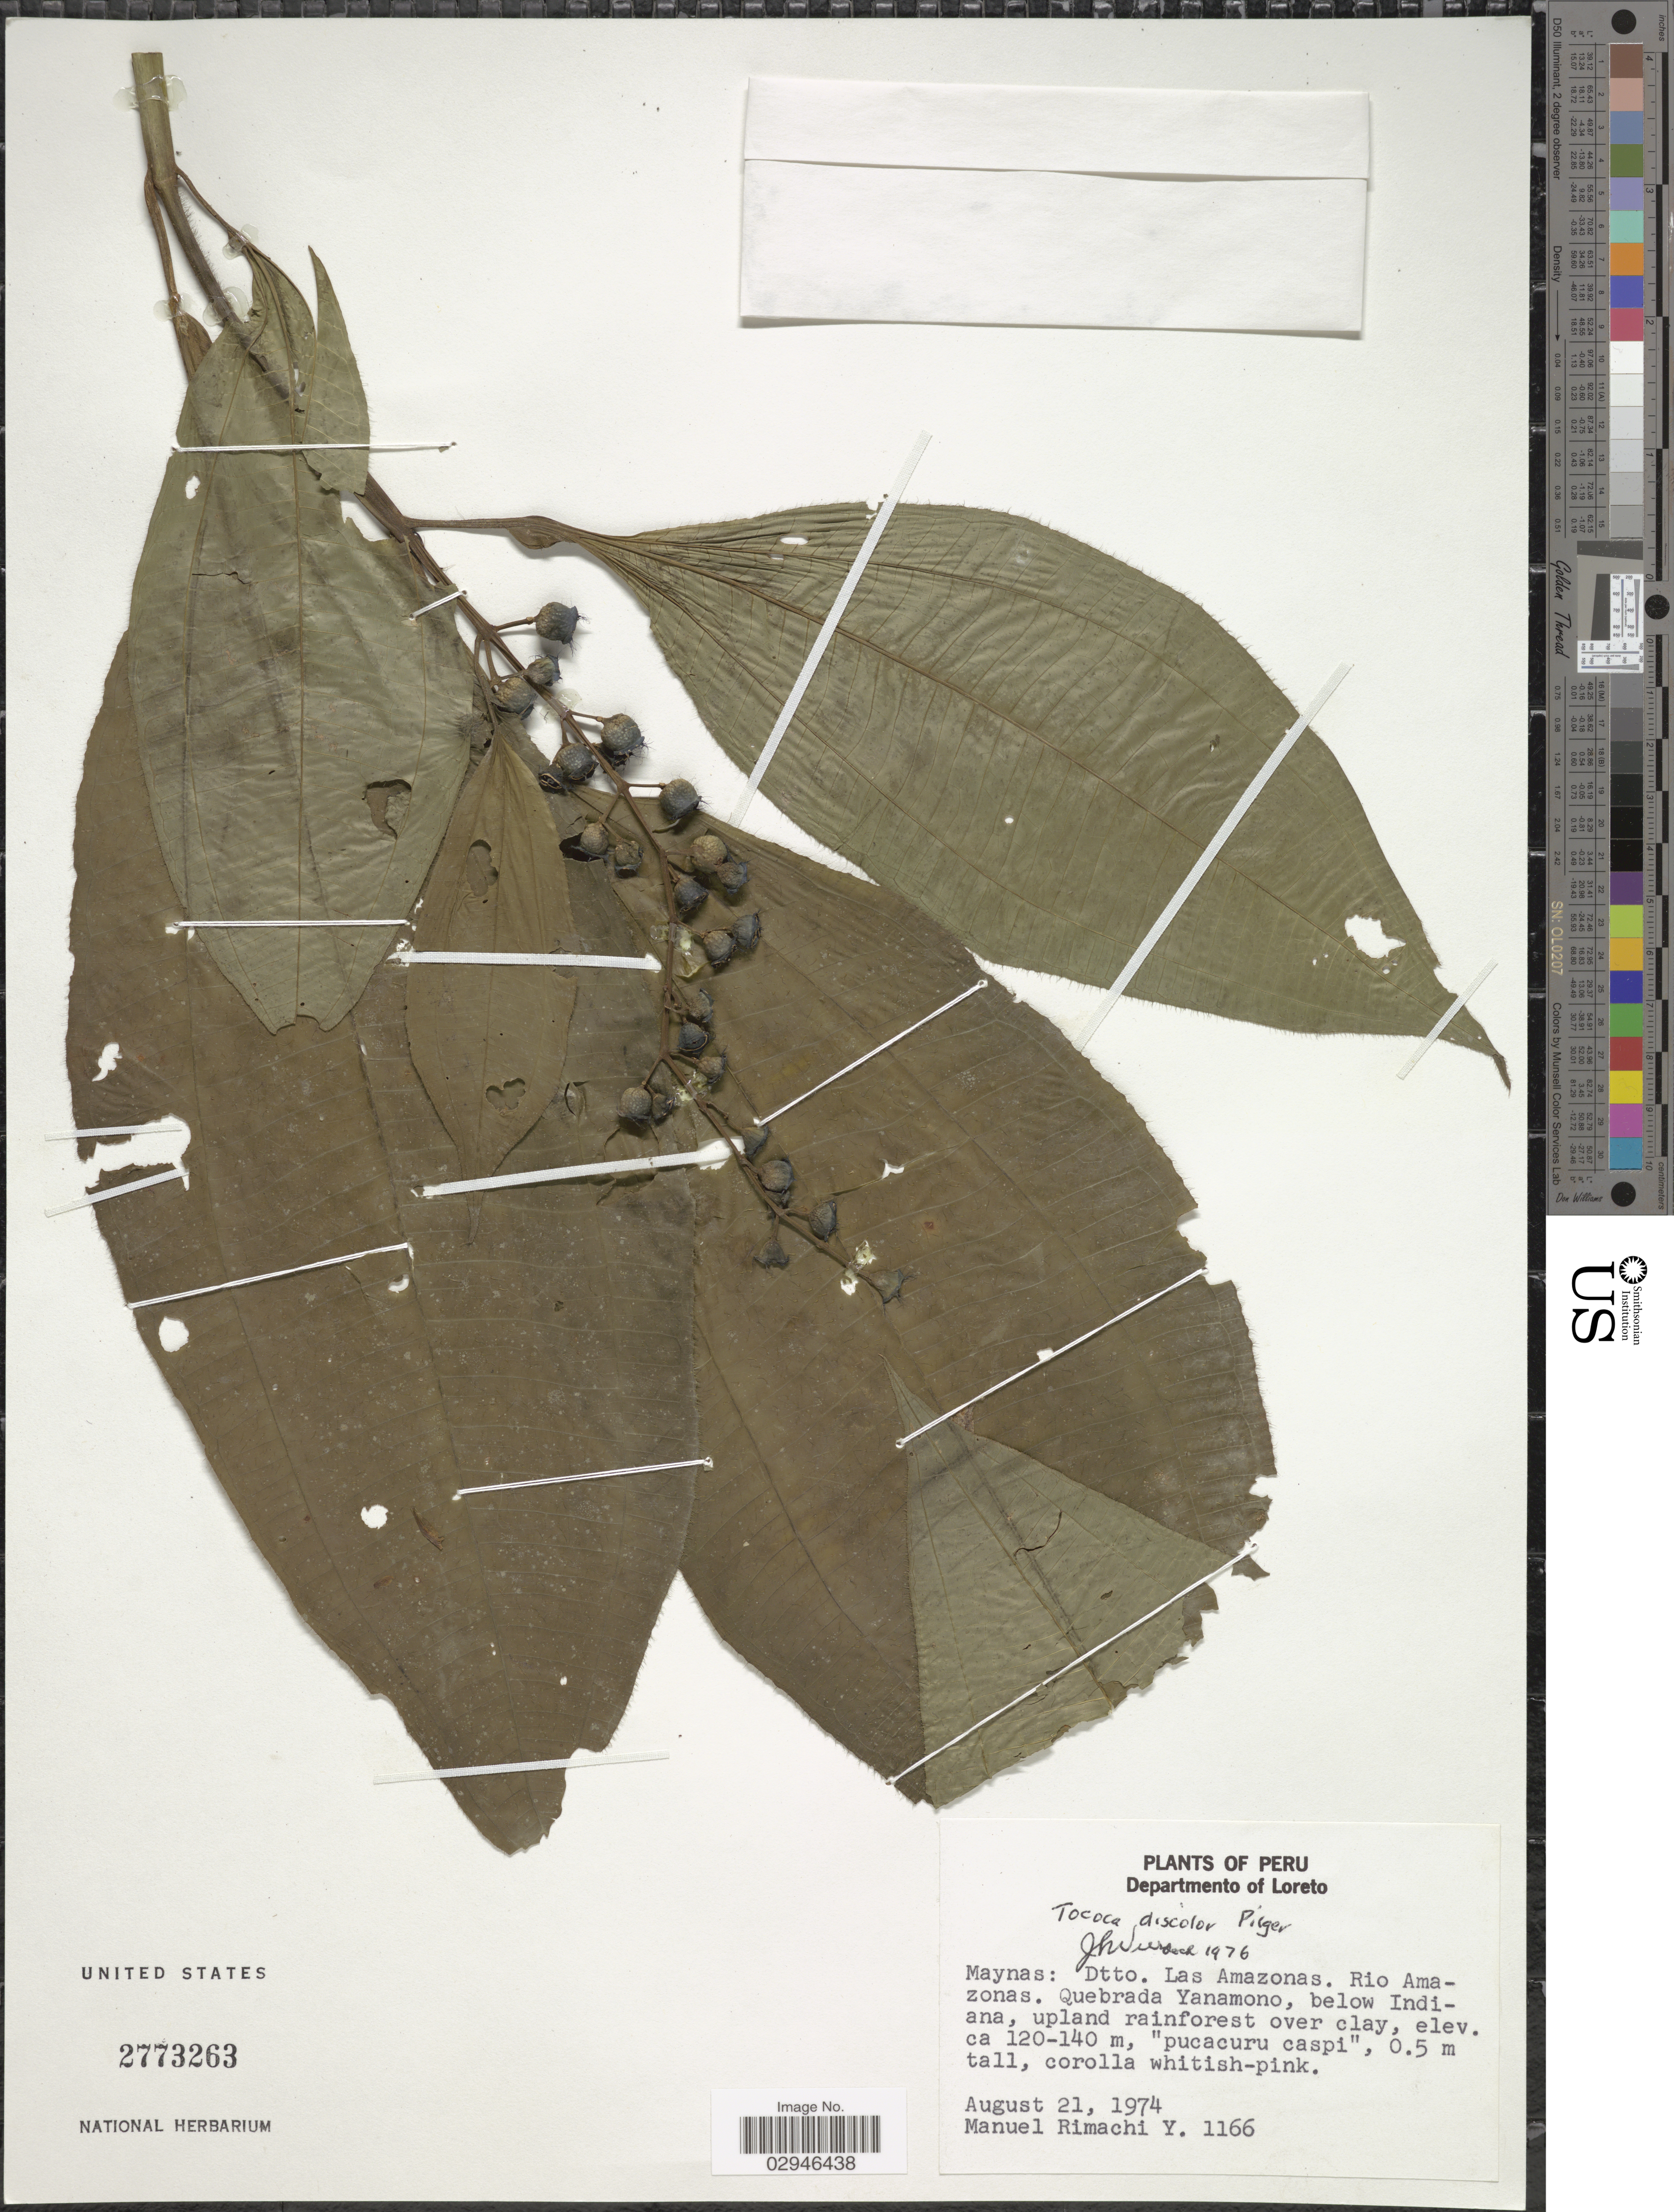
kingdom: Plantae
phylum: Tracheophyta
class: Magnoliopsida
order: Myrtales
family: Melastomataceae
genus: Tococa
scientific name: Tococa discolor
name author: Pilg.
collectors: M. Rimachi Y.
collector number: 1166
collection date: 1974-08-21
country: Peru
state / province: Loreto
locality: Departmento of Loreto, Maynas: Dtto. Las Amazonas, Rio Amazonas, Quebrada Yanamono, below Indiana, upland rainforest over clay.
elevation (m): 120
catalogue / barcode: US 2773263